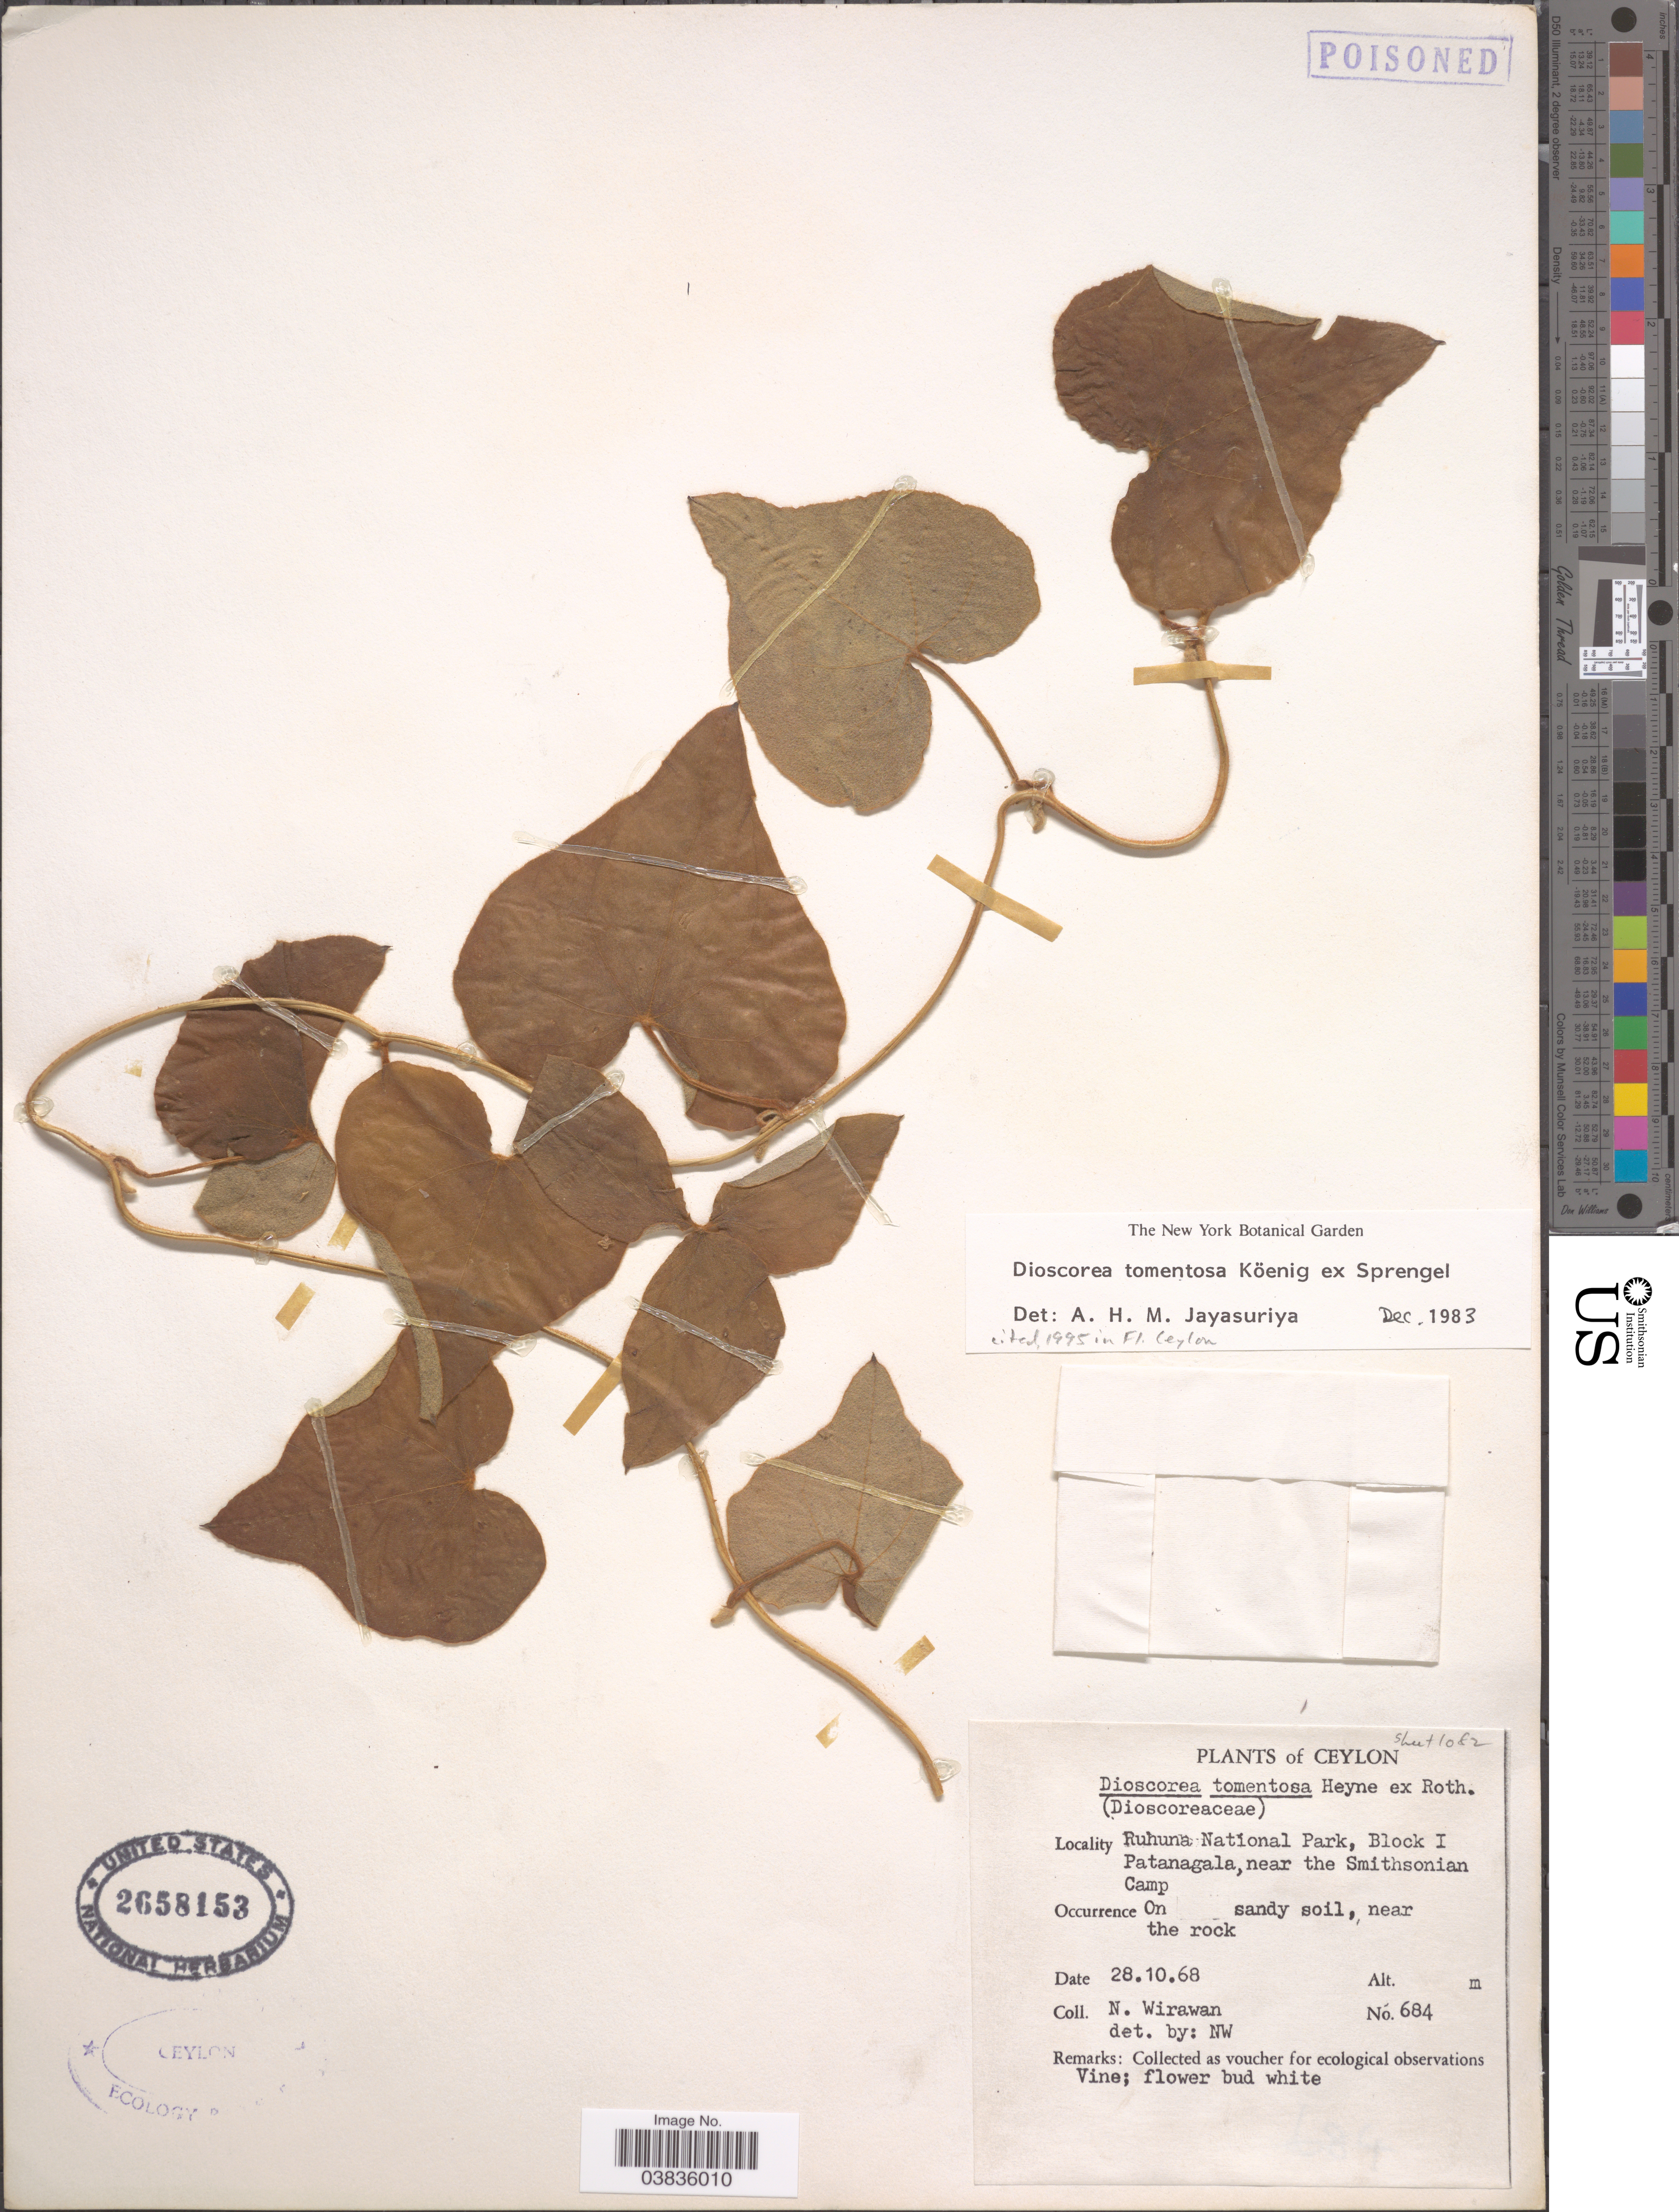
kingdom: Plantae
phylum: Tracheophyta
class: Liliopsida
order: Dioscoreales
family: Dioscoreaceae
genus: Dioscorea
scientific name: Dioscorea tomentosa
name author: J. Koenig ex Spreng.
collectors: N. Wirawan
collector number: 684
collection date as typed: Transcribed d/m/y: 28/10/68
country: Sri Lanka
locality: Ceylon. Ruhuna National Park, Block I. Patanagala, near the Smithsonian Camp.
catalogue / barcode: US 2658153